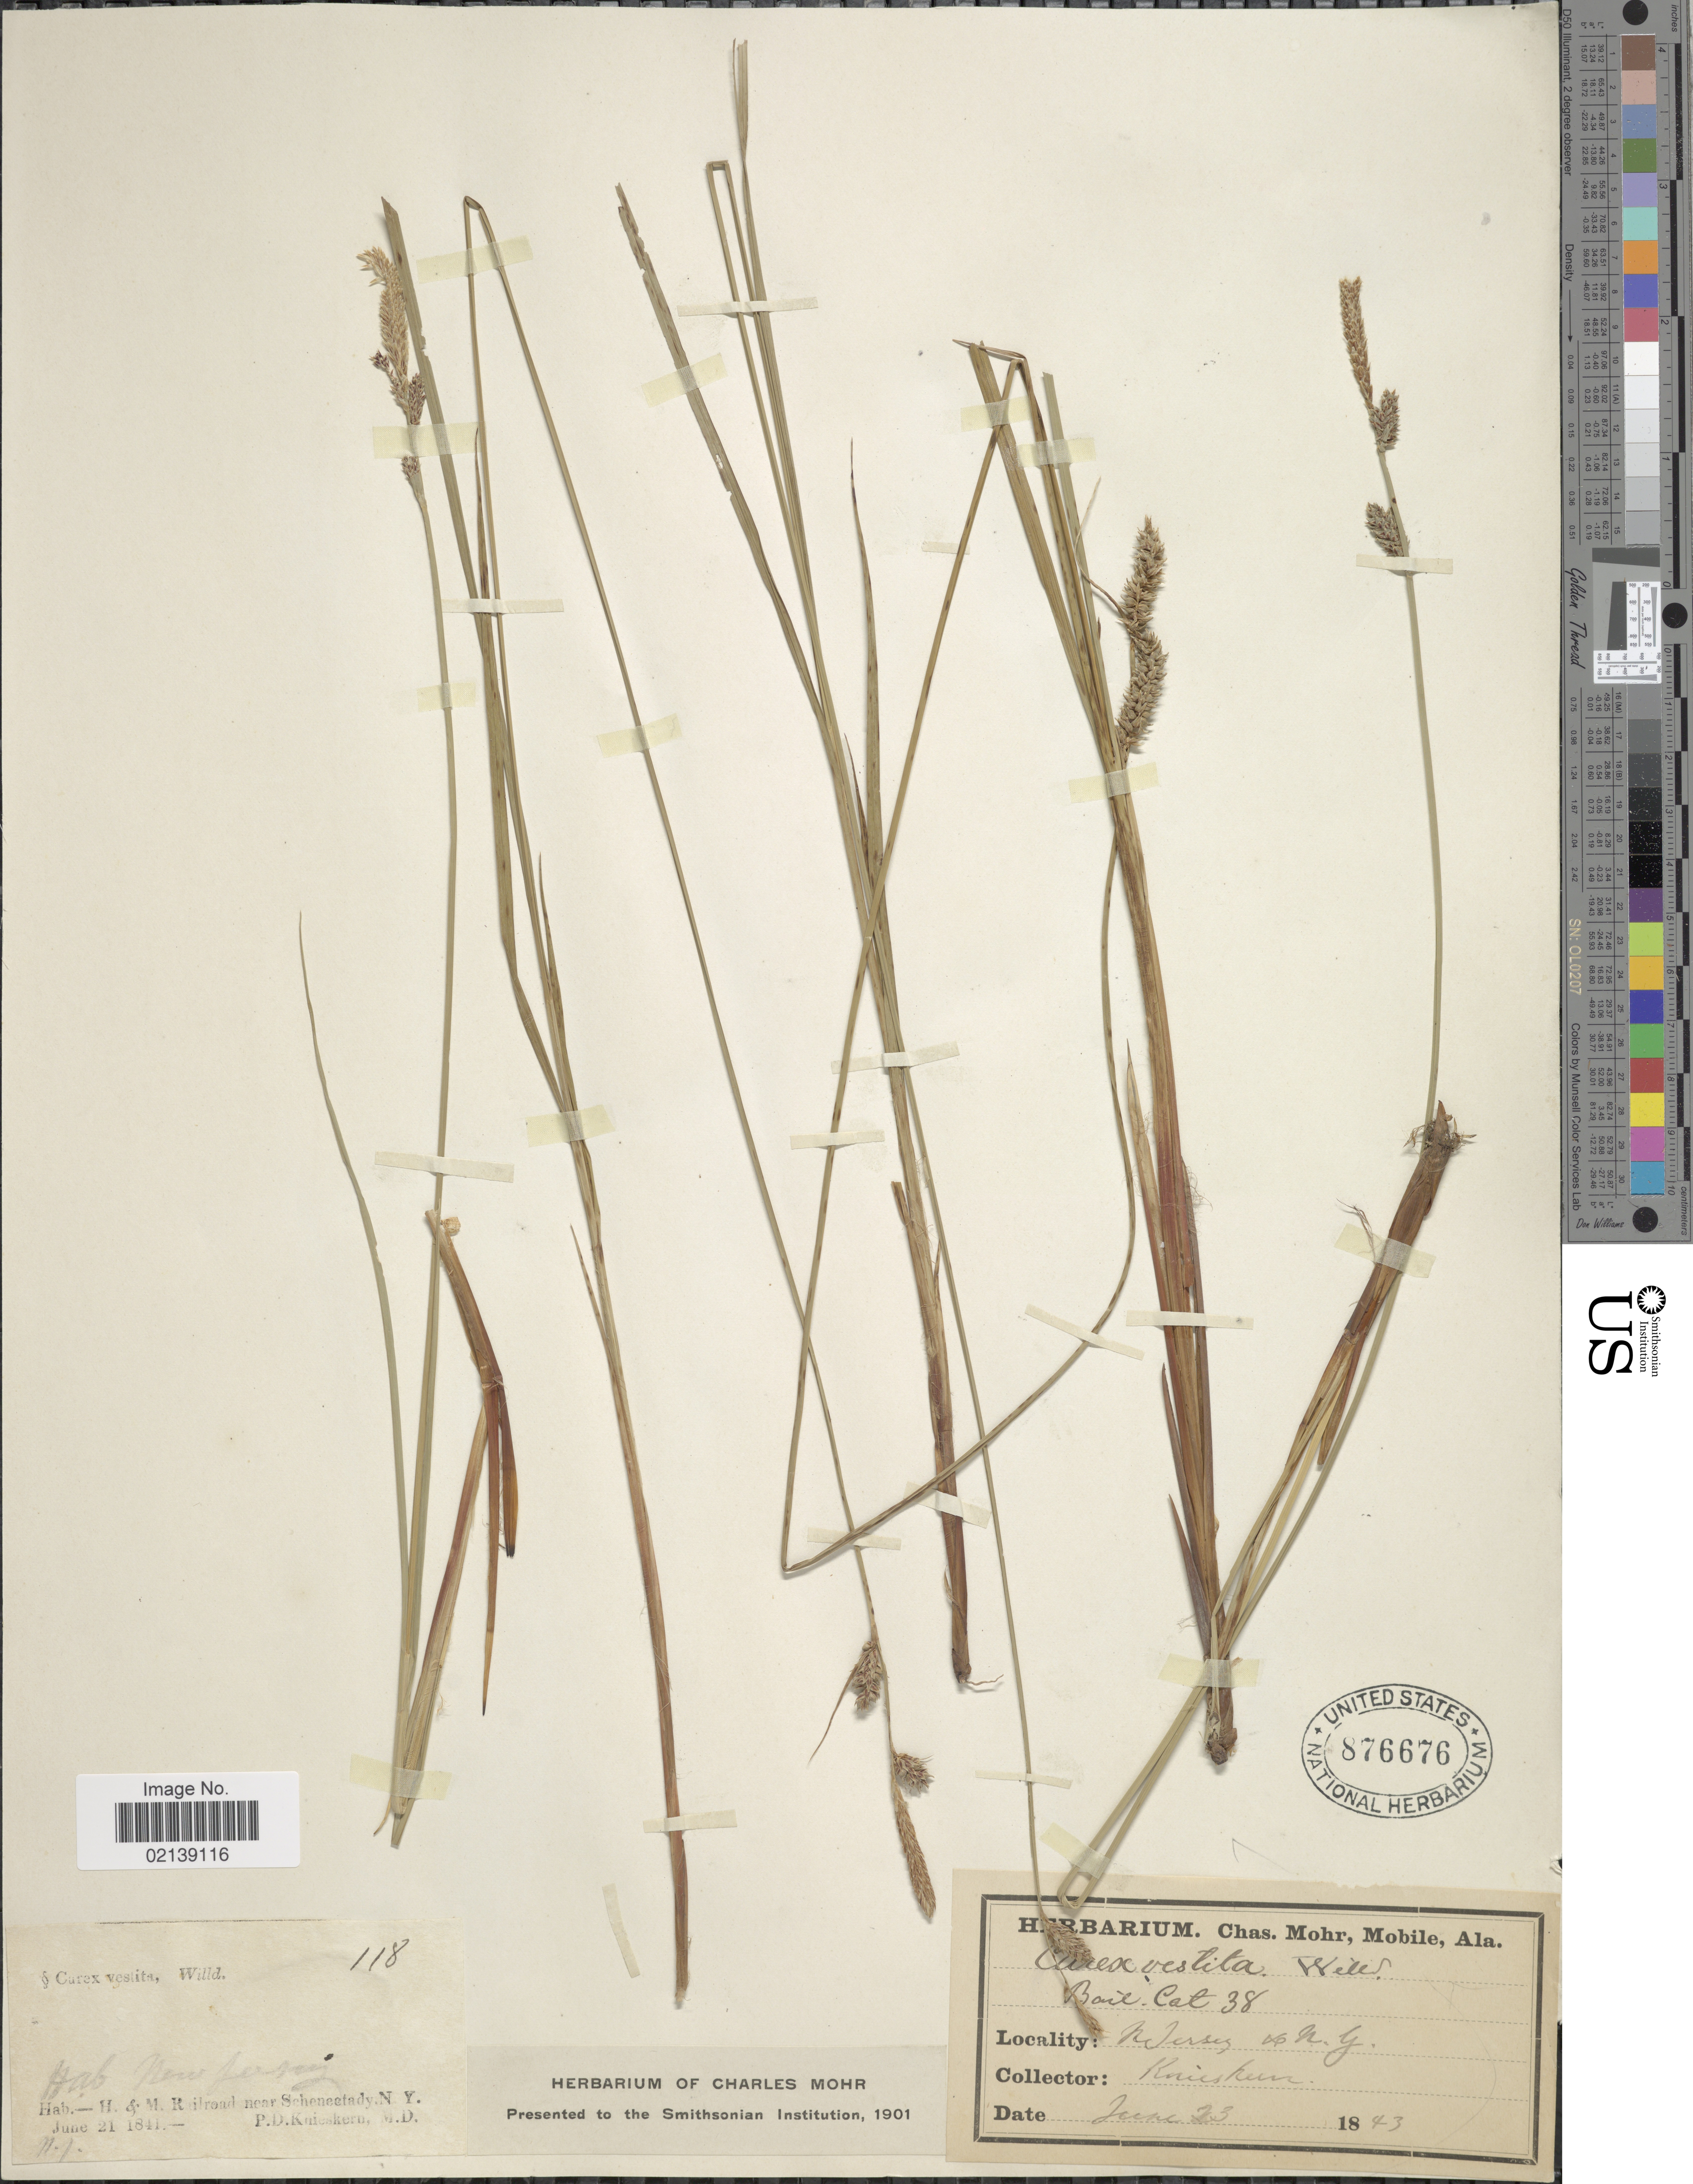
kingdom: Plantae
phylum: Tracheophyta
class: Liliopsida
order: Poales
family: Cyperaceae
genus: Carex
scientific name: Carex vestita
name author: Willd.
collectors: P. D. Knieskern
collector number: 118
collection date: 1841-06-23/1843-06-23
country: United States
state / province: New York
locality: N. Jersey & N. Y., H & M Railroad near Schenectady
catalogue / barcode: US 876676